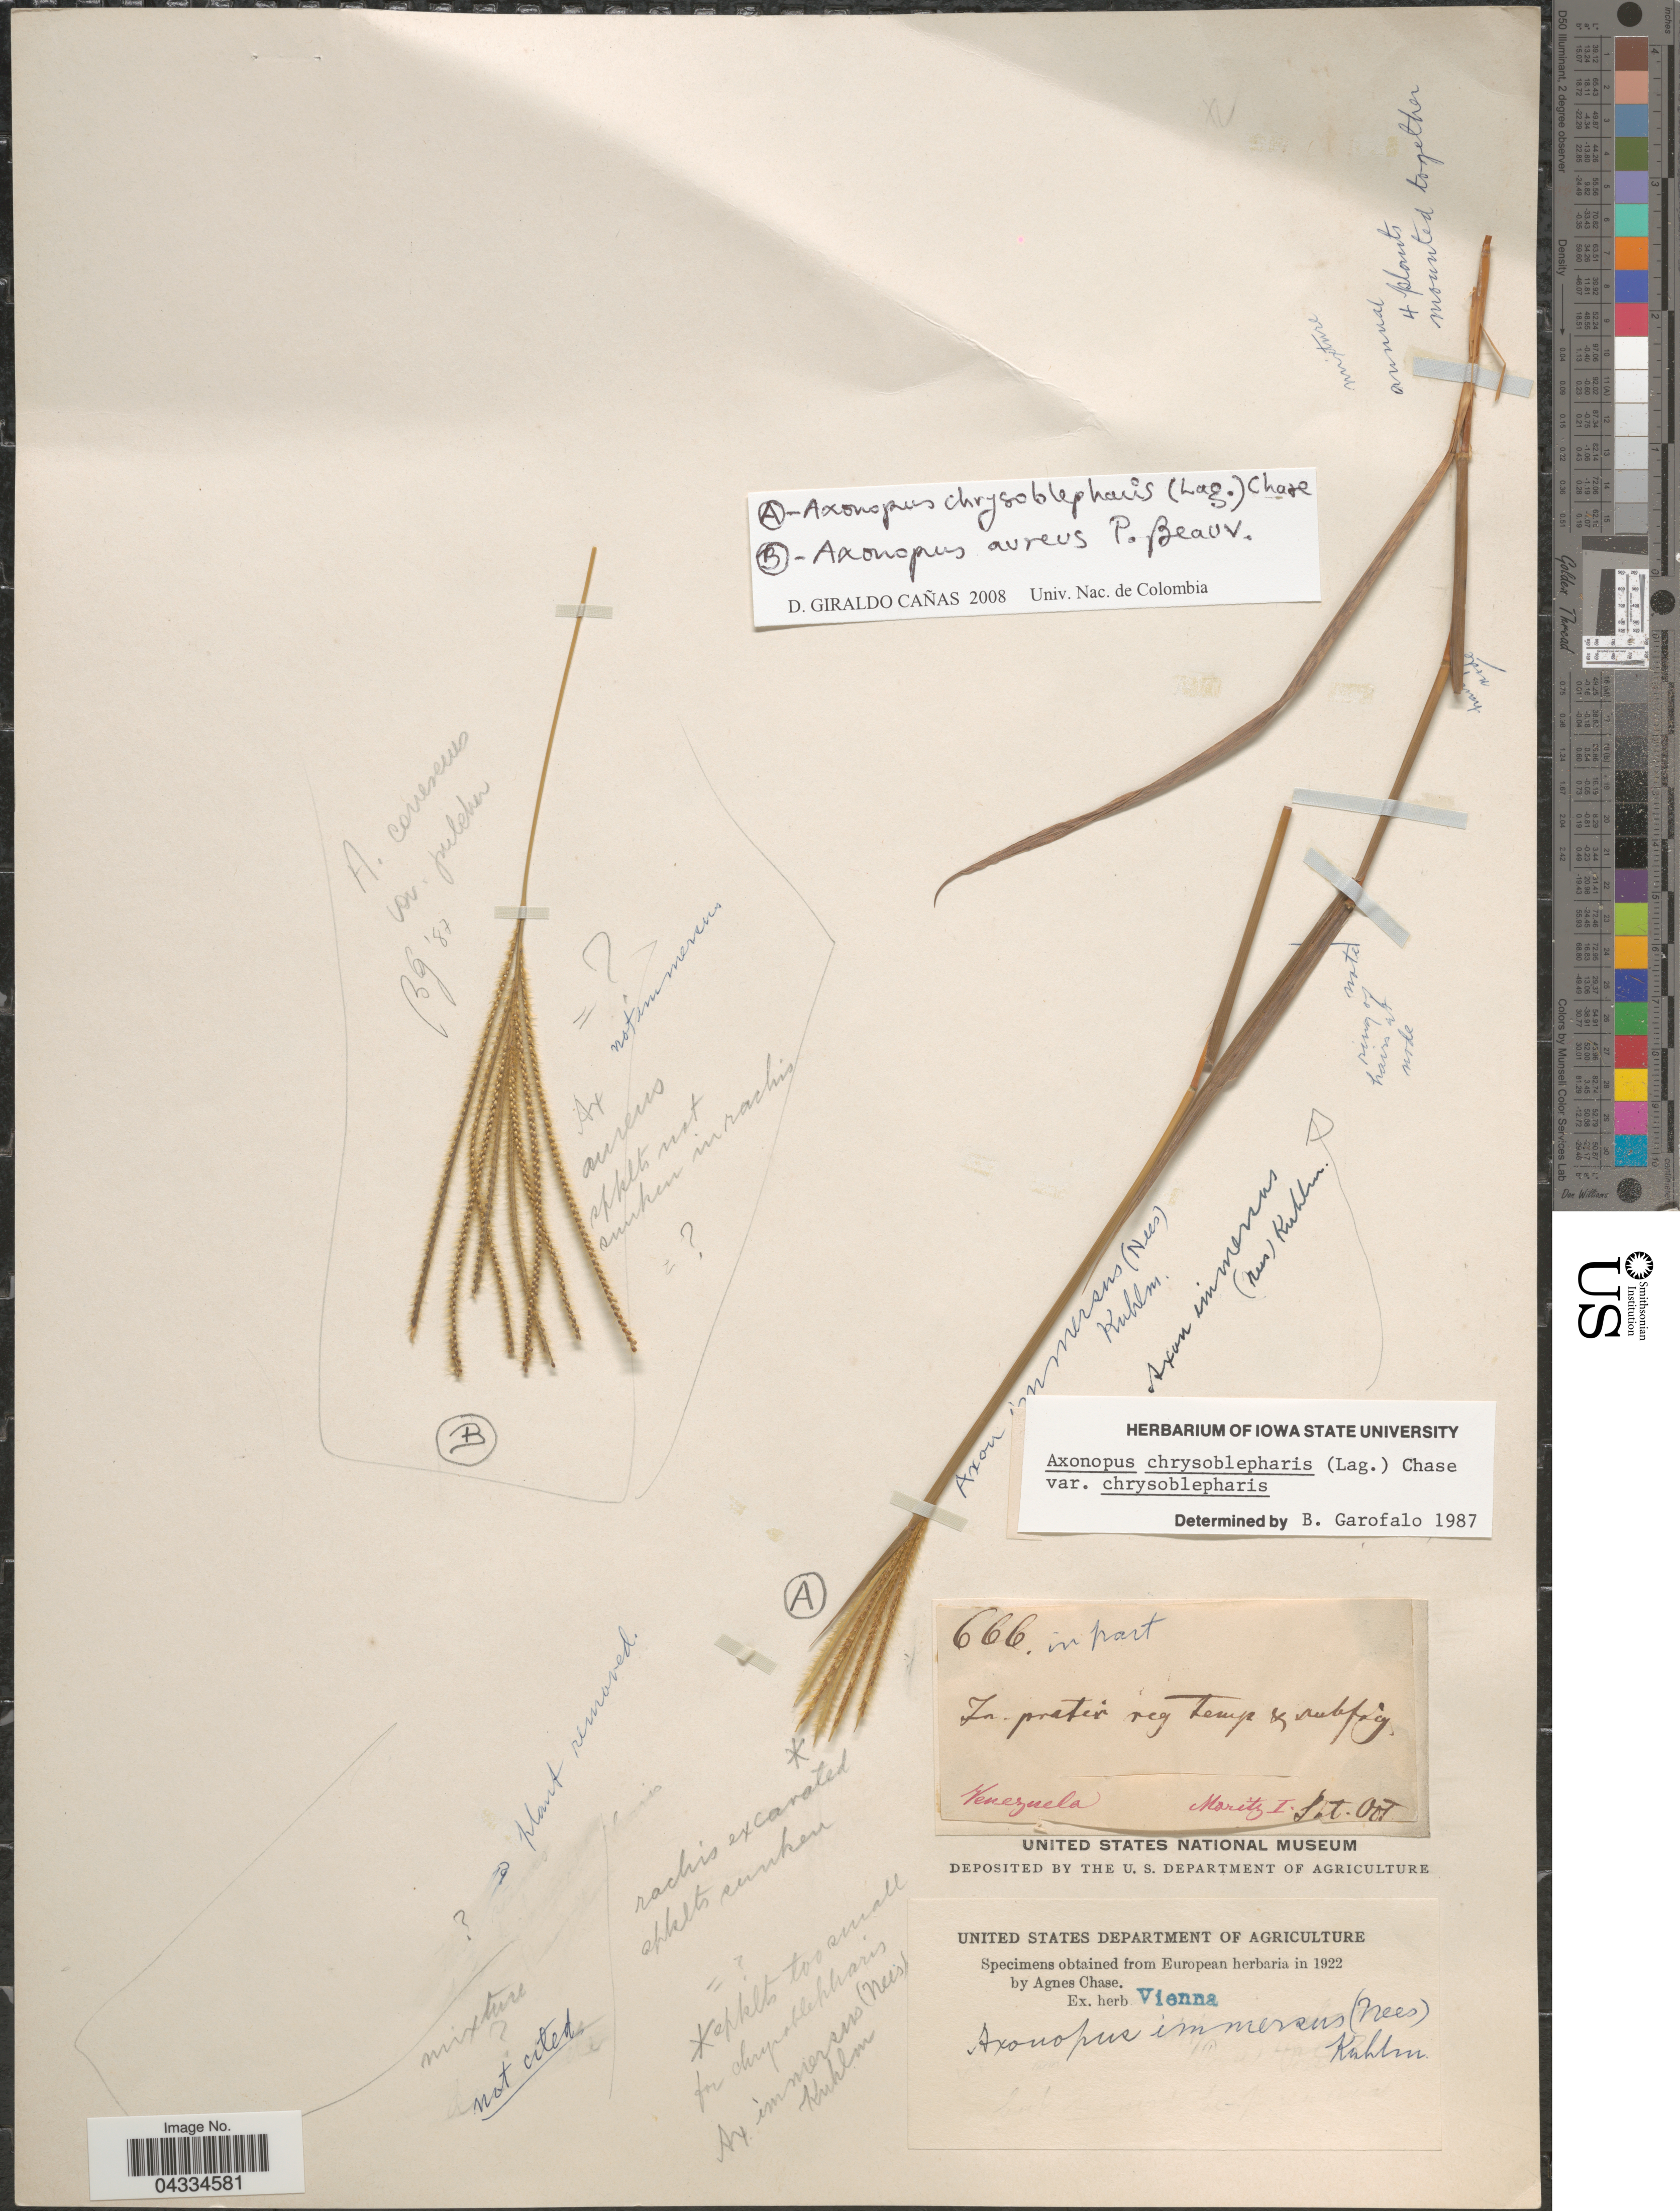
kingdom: Plantae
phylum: Tracheophyta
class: Liliopsida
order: Poales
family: Poaceae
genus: Axonopus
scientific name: Axonopus aureus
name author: P. Beauv.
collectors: I. Moritz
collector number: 666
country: Venezuela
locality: In pratis reg temp & subfig.